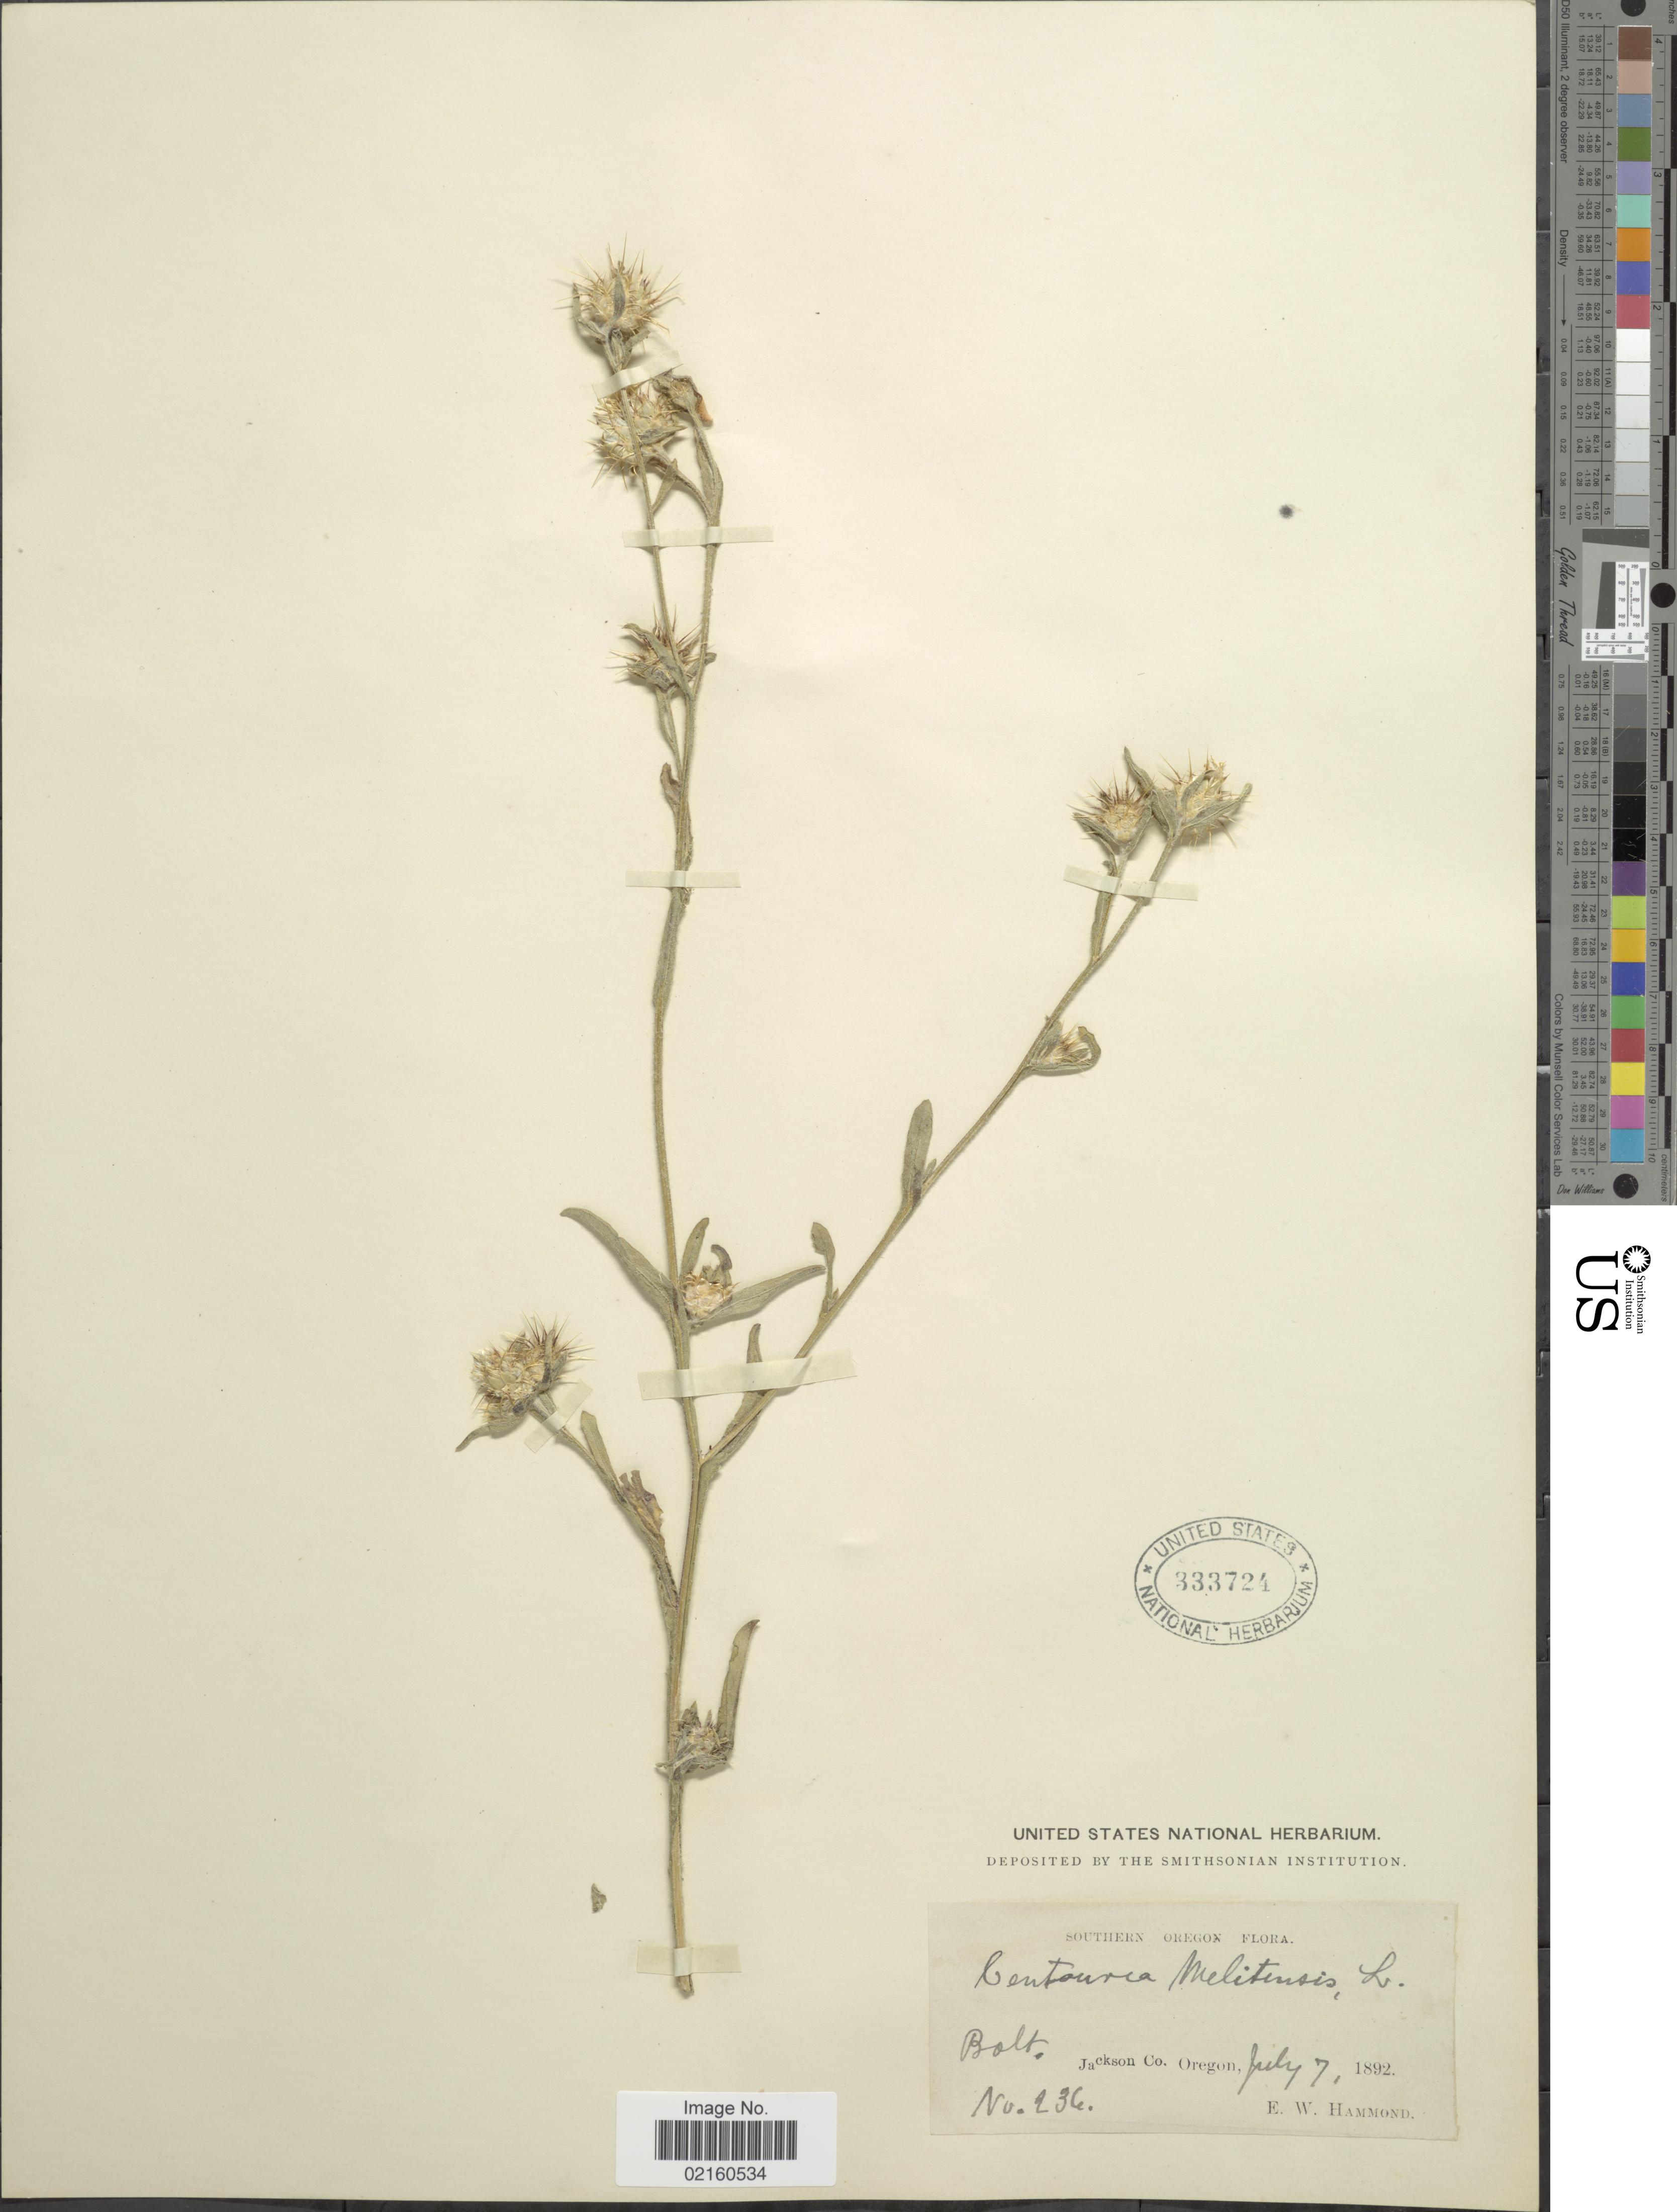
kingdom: Plantae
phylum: Tracheophyta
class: Magnoliopsida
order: Asterales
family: Asteraceae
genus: Centaurea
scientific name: Centaurea melitensis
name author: L.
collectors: E. Hammond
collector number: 236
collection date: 1892-07-07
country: United States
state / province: Oregon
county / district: Jackson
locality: Southern Oregon, Bolt, Jackson Co.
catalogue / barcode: US 333724